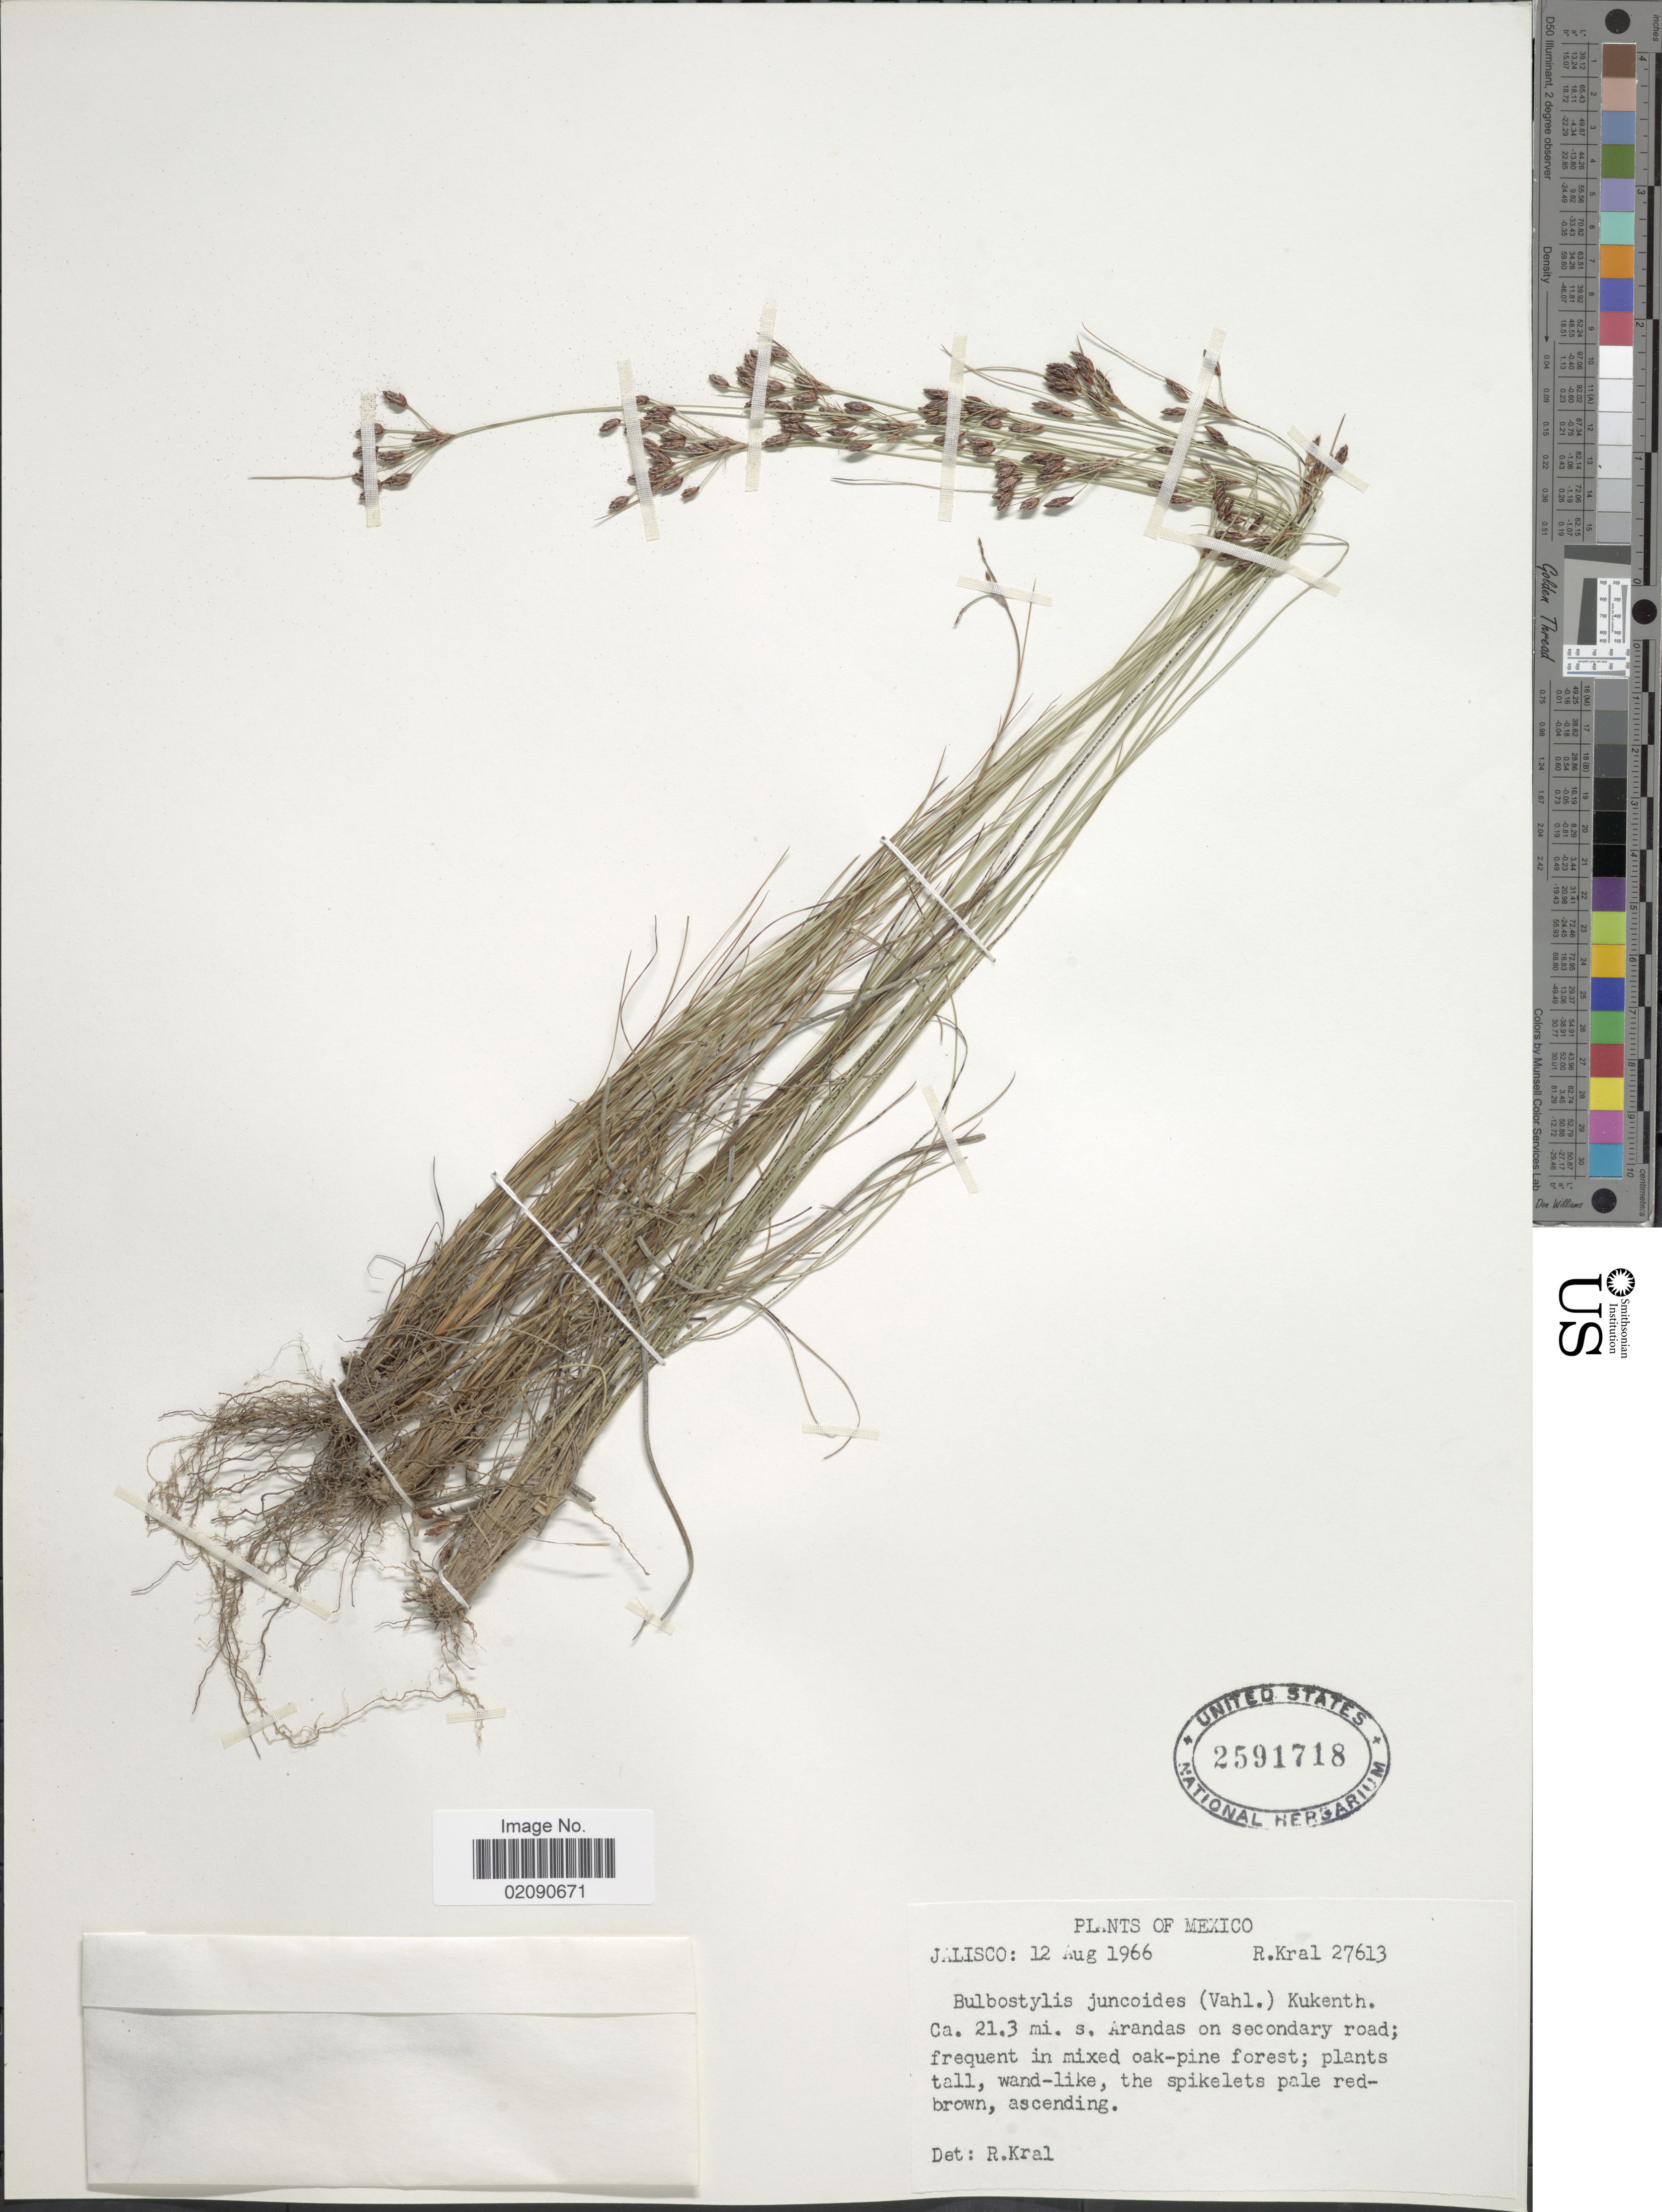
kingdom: Plantae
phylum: Tracheophyta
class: Liliopsida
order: Poales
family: Cyperaceae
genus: Bulbostylis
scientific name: Bulbostylis juncoides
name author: (Vahl) Kük. ex Herter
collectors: R. Kral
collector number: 27613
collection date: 1966-08-12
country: Mexico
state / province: Jalisco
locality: Ca. 21.3 mi. s. Arandas on secondary road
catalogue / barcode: US 2591718